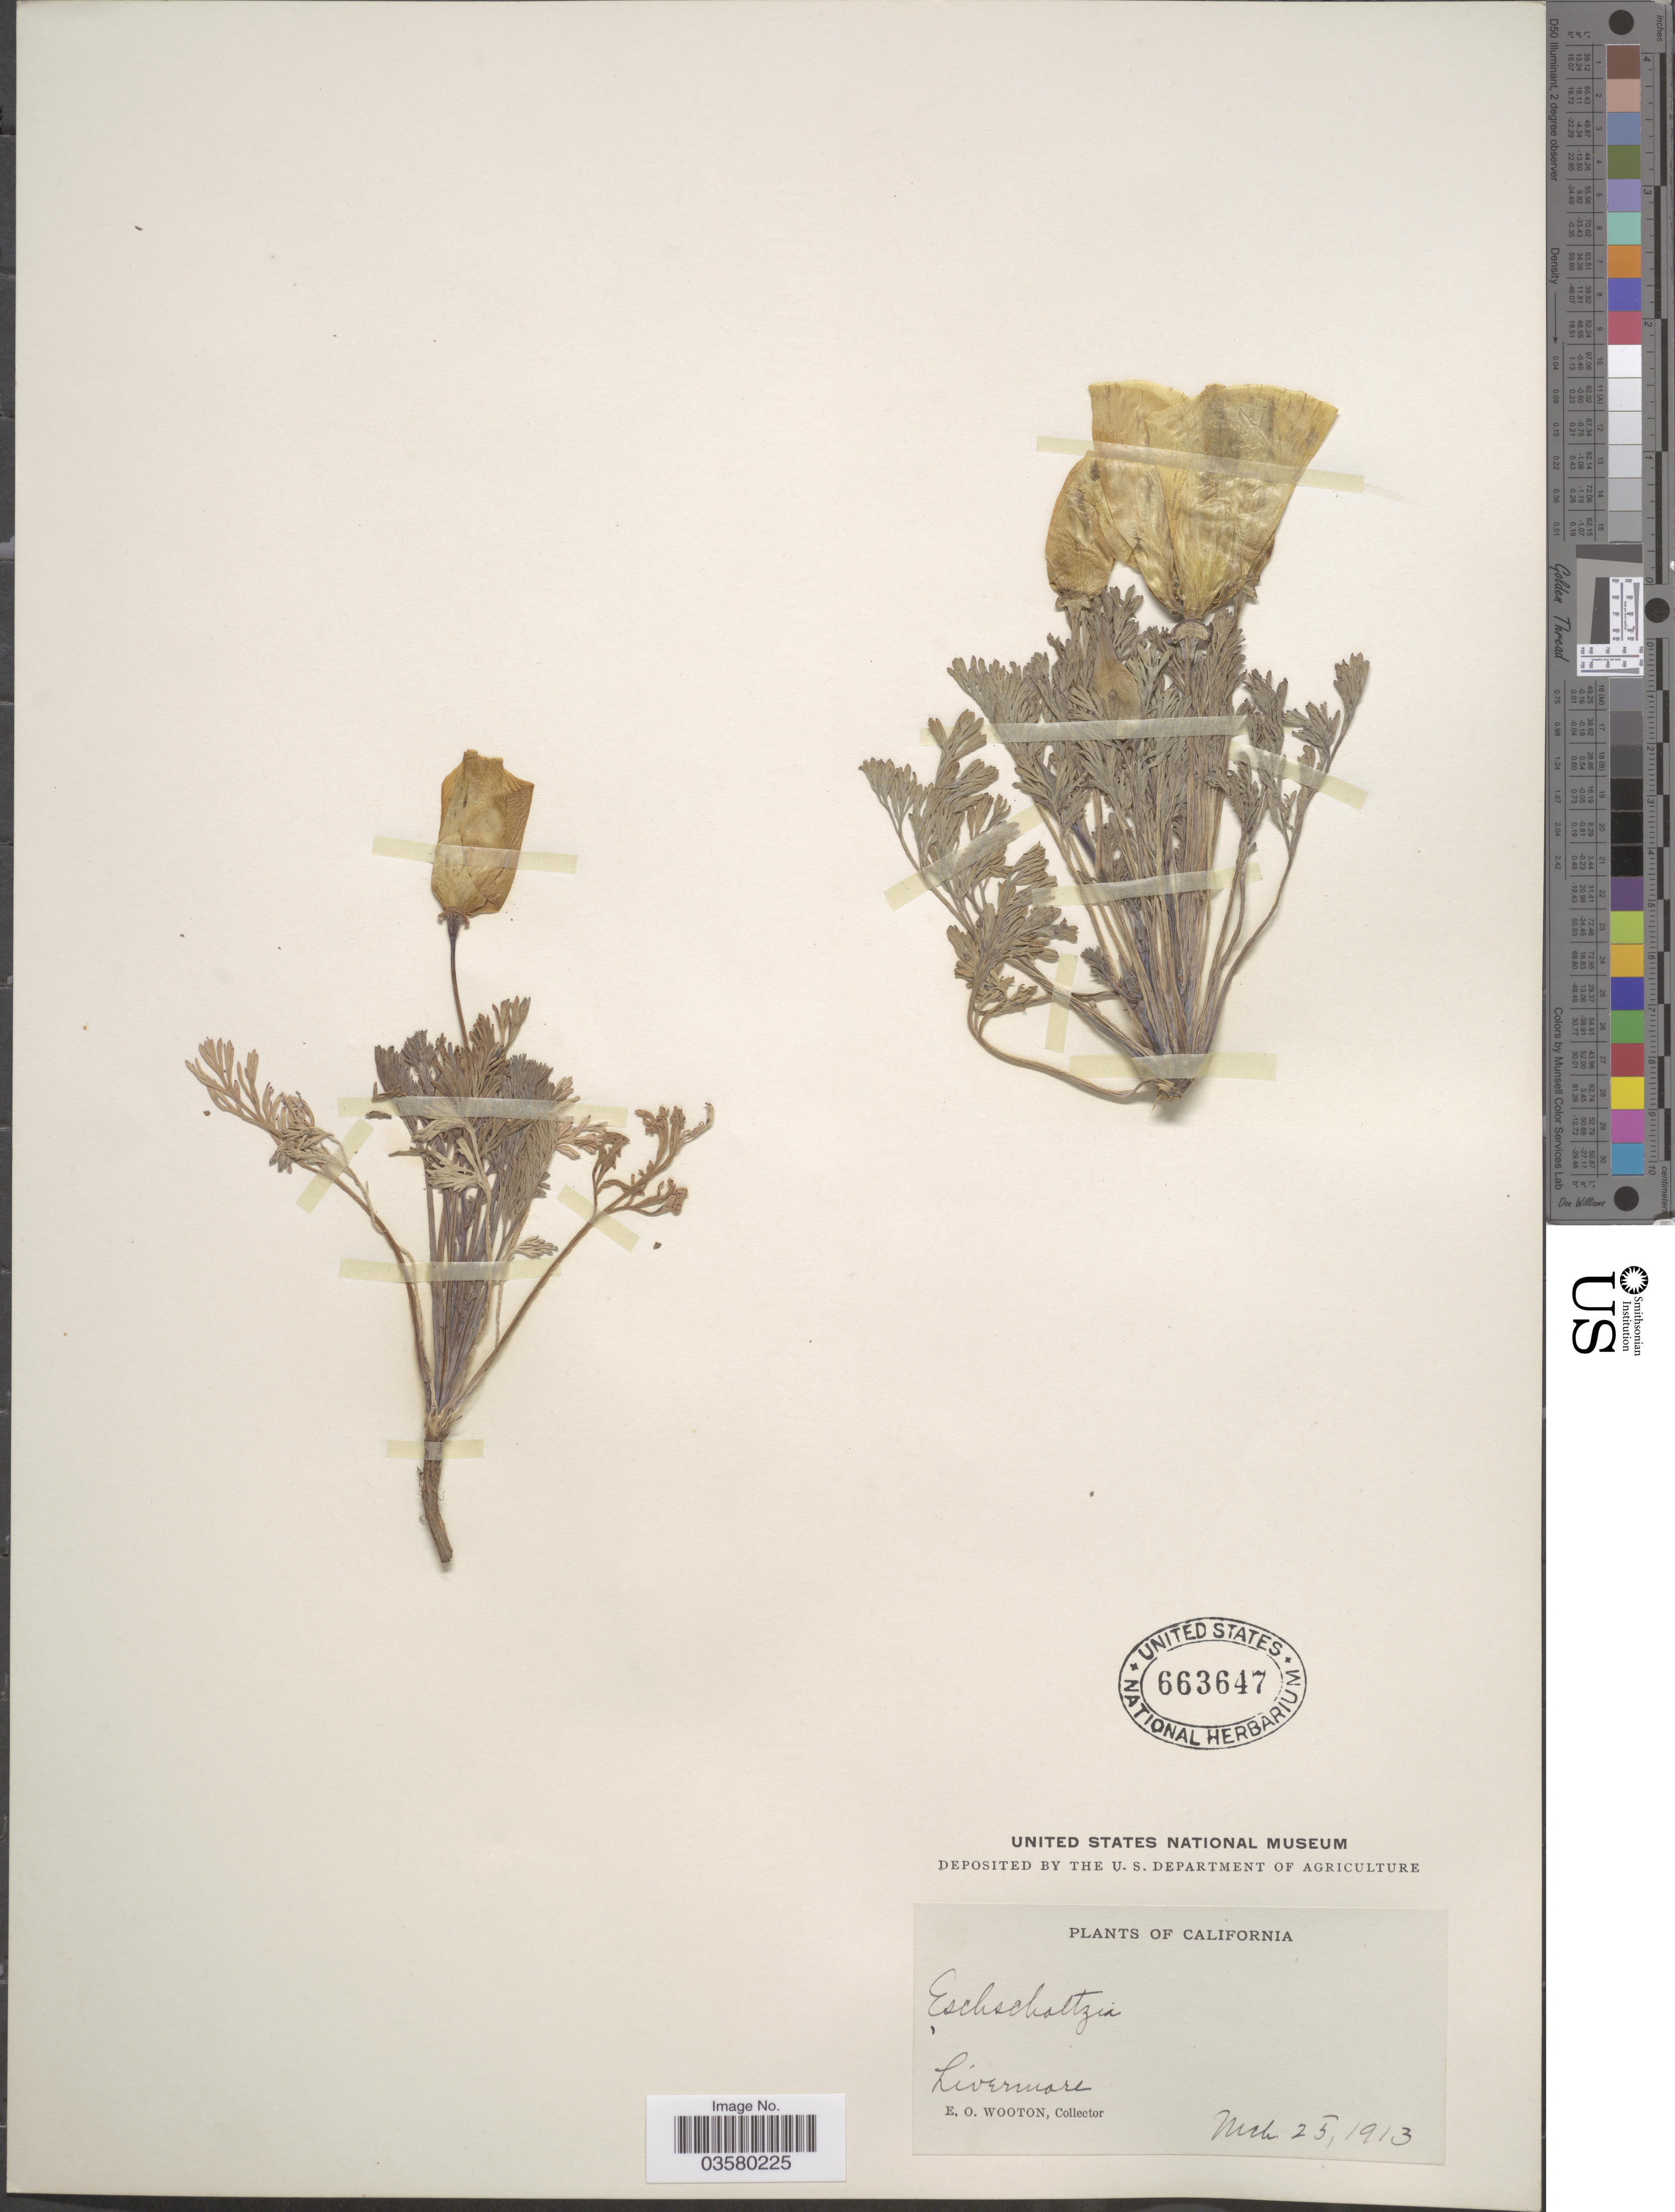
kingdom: Plantae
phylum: Tracheophyta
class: Magnoliopsida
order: Ranunculales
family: Papaveraceae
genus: Eschscholzia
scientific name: Eschscholzia californica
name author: Cham.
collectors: E. O. Wooton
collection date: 1913-03-25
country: United States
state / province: California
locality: Livermore.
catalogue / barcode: US 663647